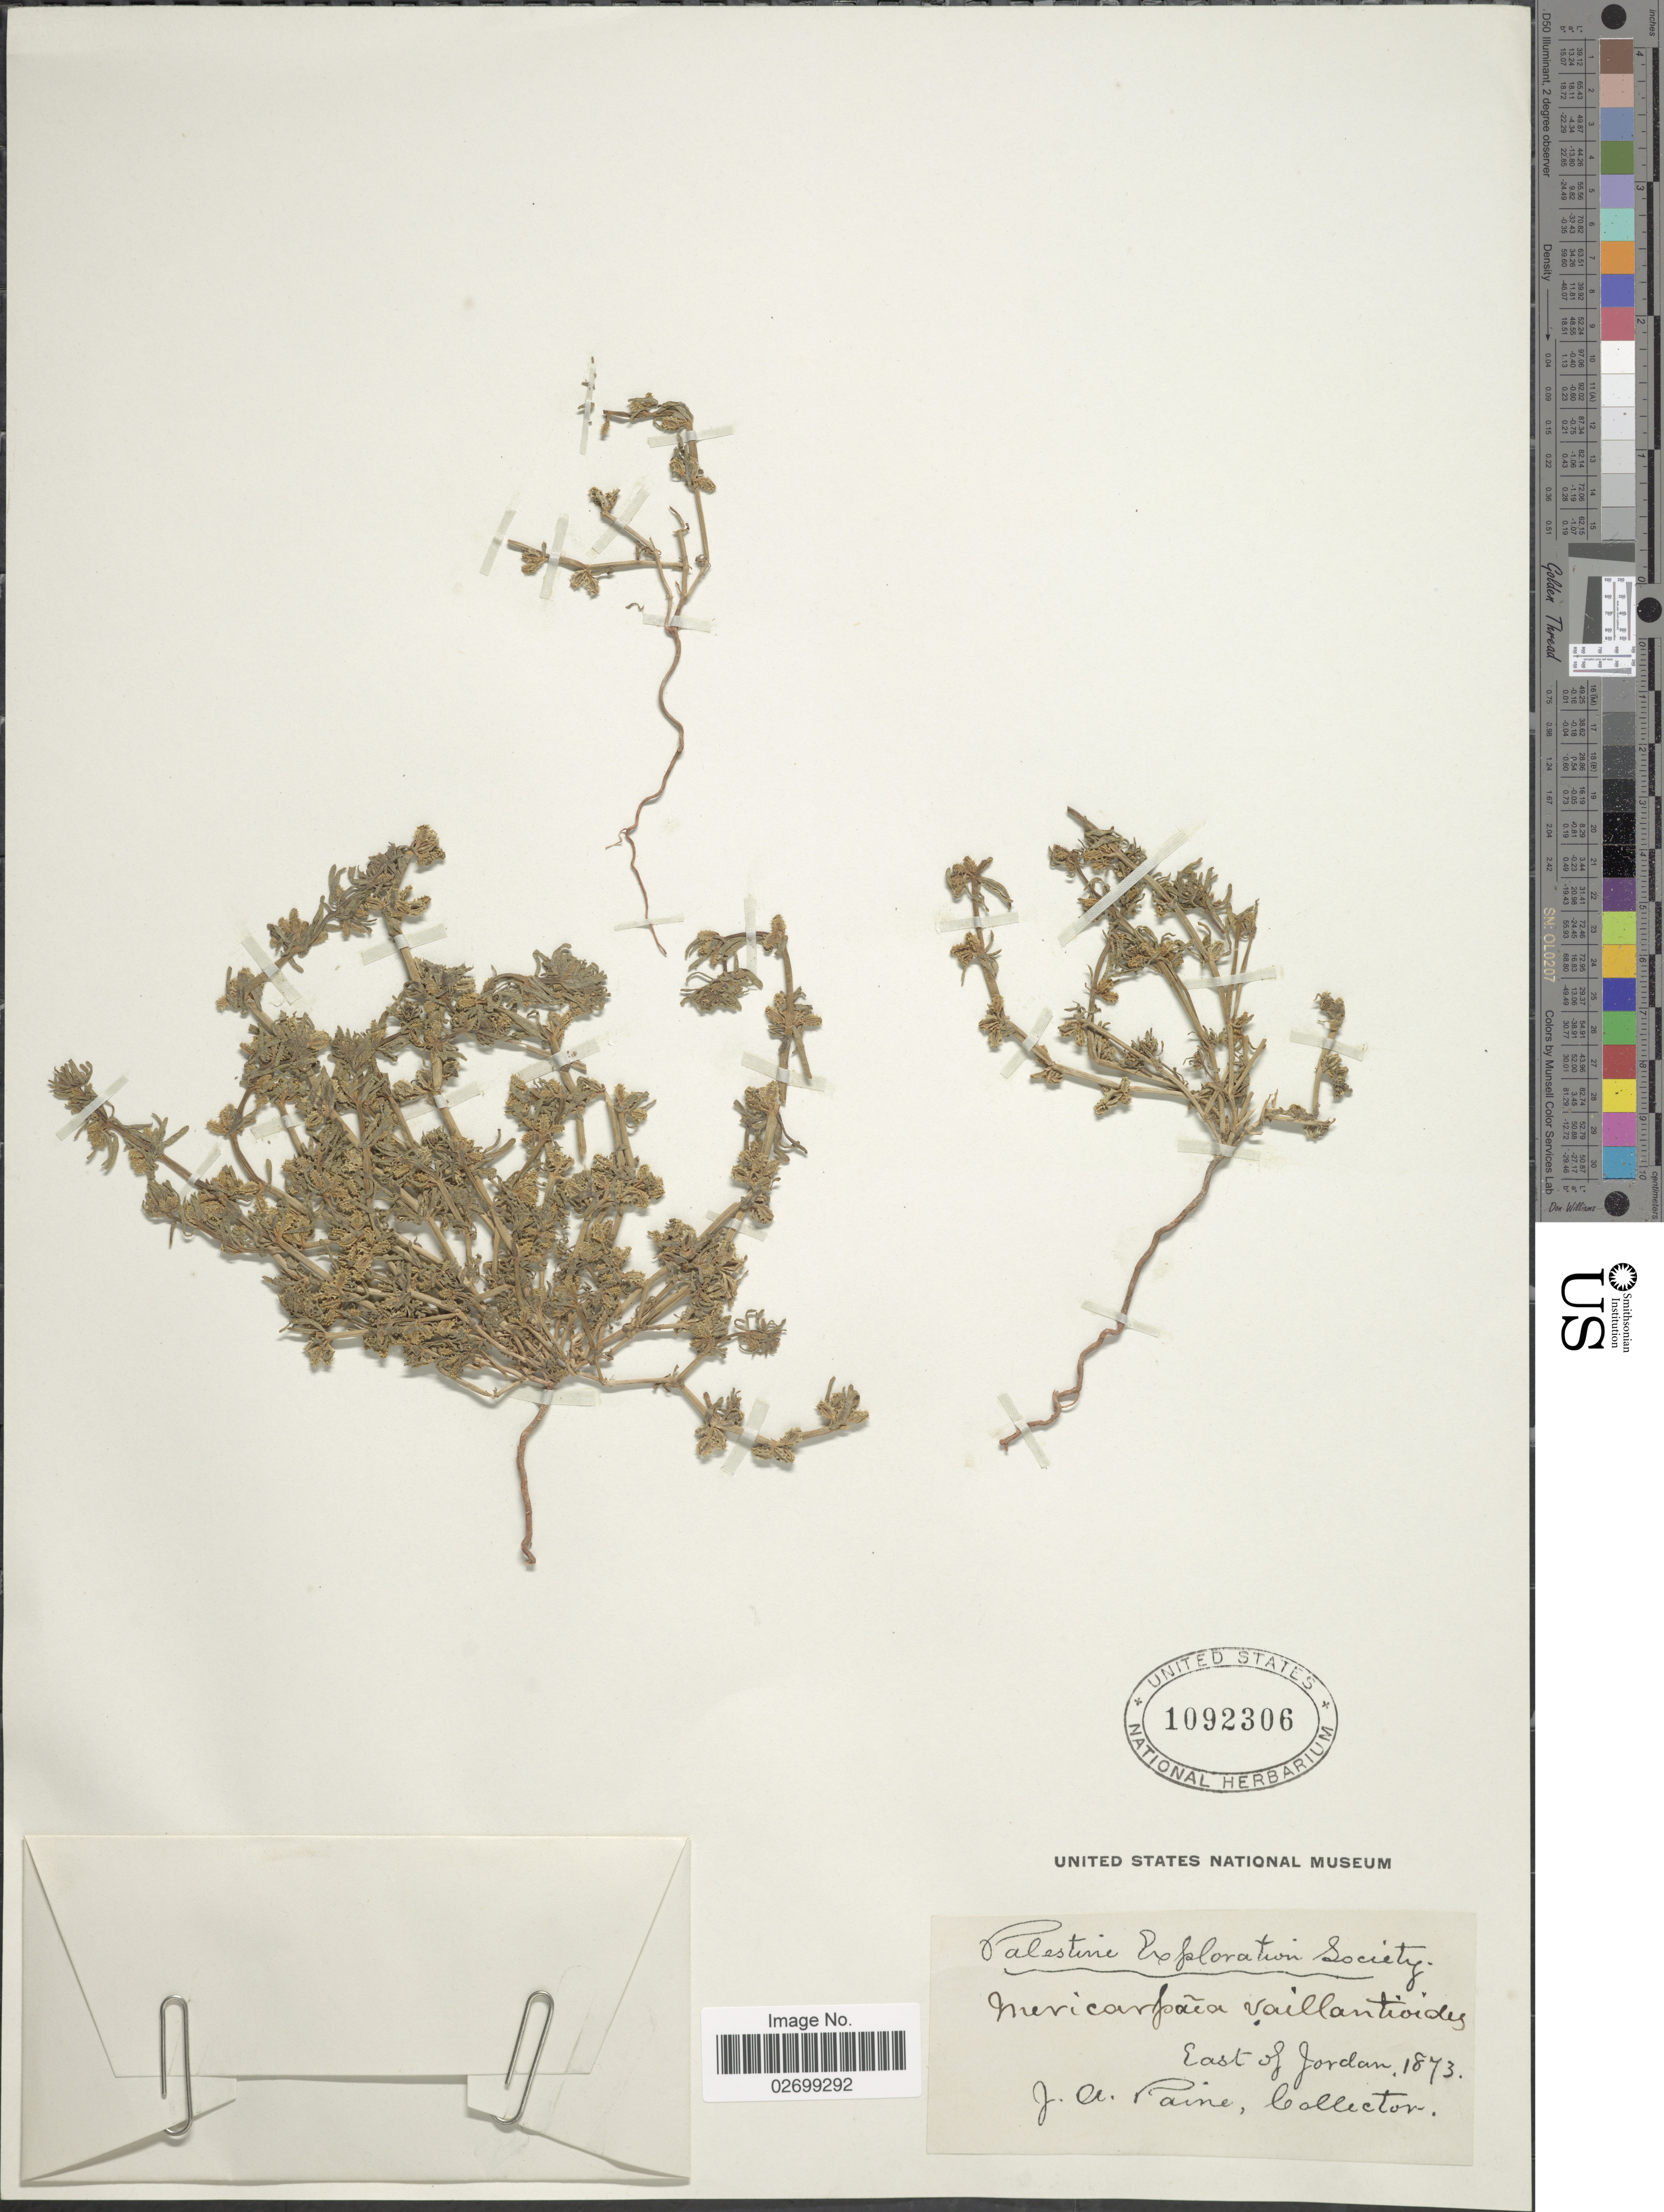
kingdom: Plantae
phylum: Tracheophyta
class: Magnoliopsida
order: Gentianales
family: Rubiaceae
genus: Mericarpaea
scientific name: Mericarpaea ciliata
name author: (Banks & Sol.) Eig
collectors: J. A. Paine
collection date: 1873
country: Jordan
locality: Palestine, East of Jordan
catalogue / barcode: US 1092306